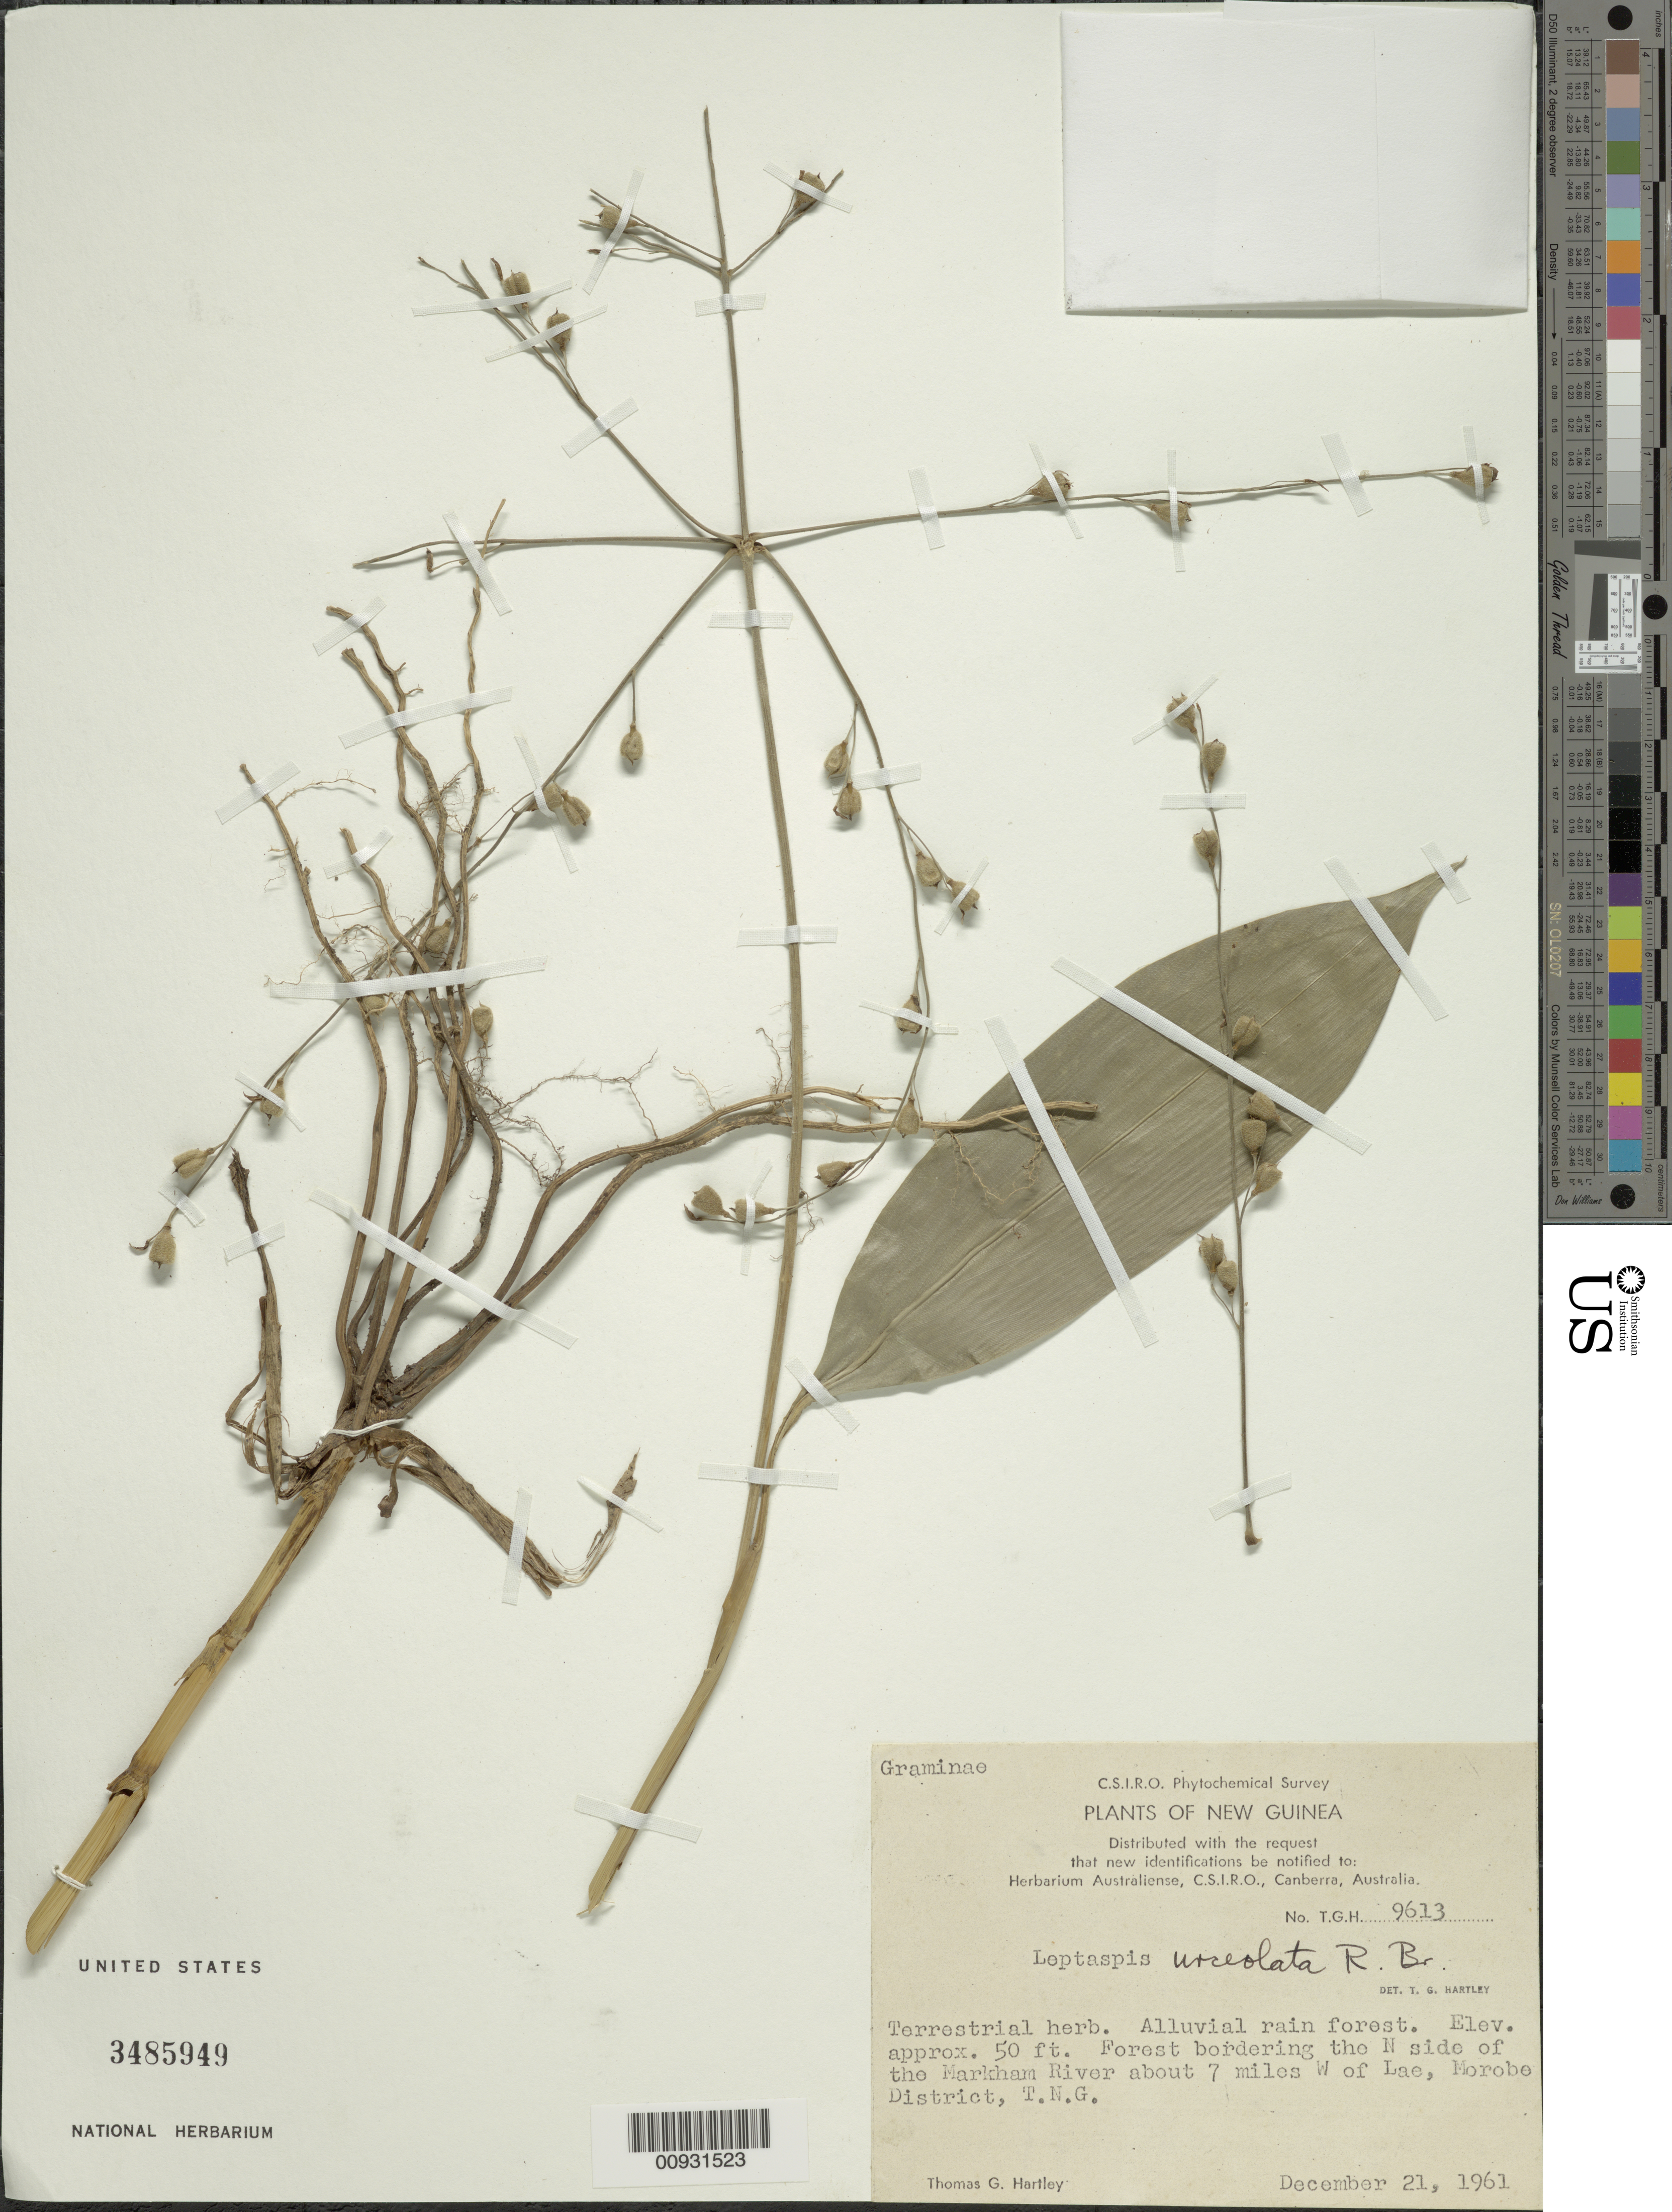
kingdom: Plantae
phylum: Tracheophyta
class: Liliopsida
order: Poales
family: Poaceae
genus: Leptaspis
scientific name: Leptaspis urceolata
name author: (Roxb.) R. Br.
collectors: T. G. Hartley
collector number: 9613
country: Papua New Guinea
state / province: Morobe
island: New Guinea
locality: N side of Markham River, W of Lae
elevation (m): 15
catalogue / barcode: US 3485949